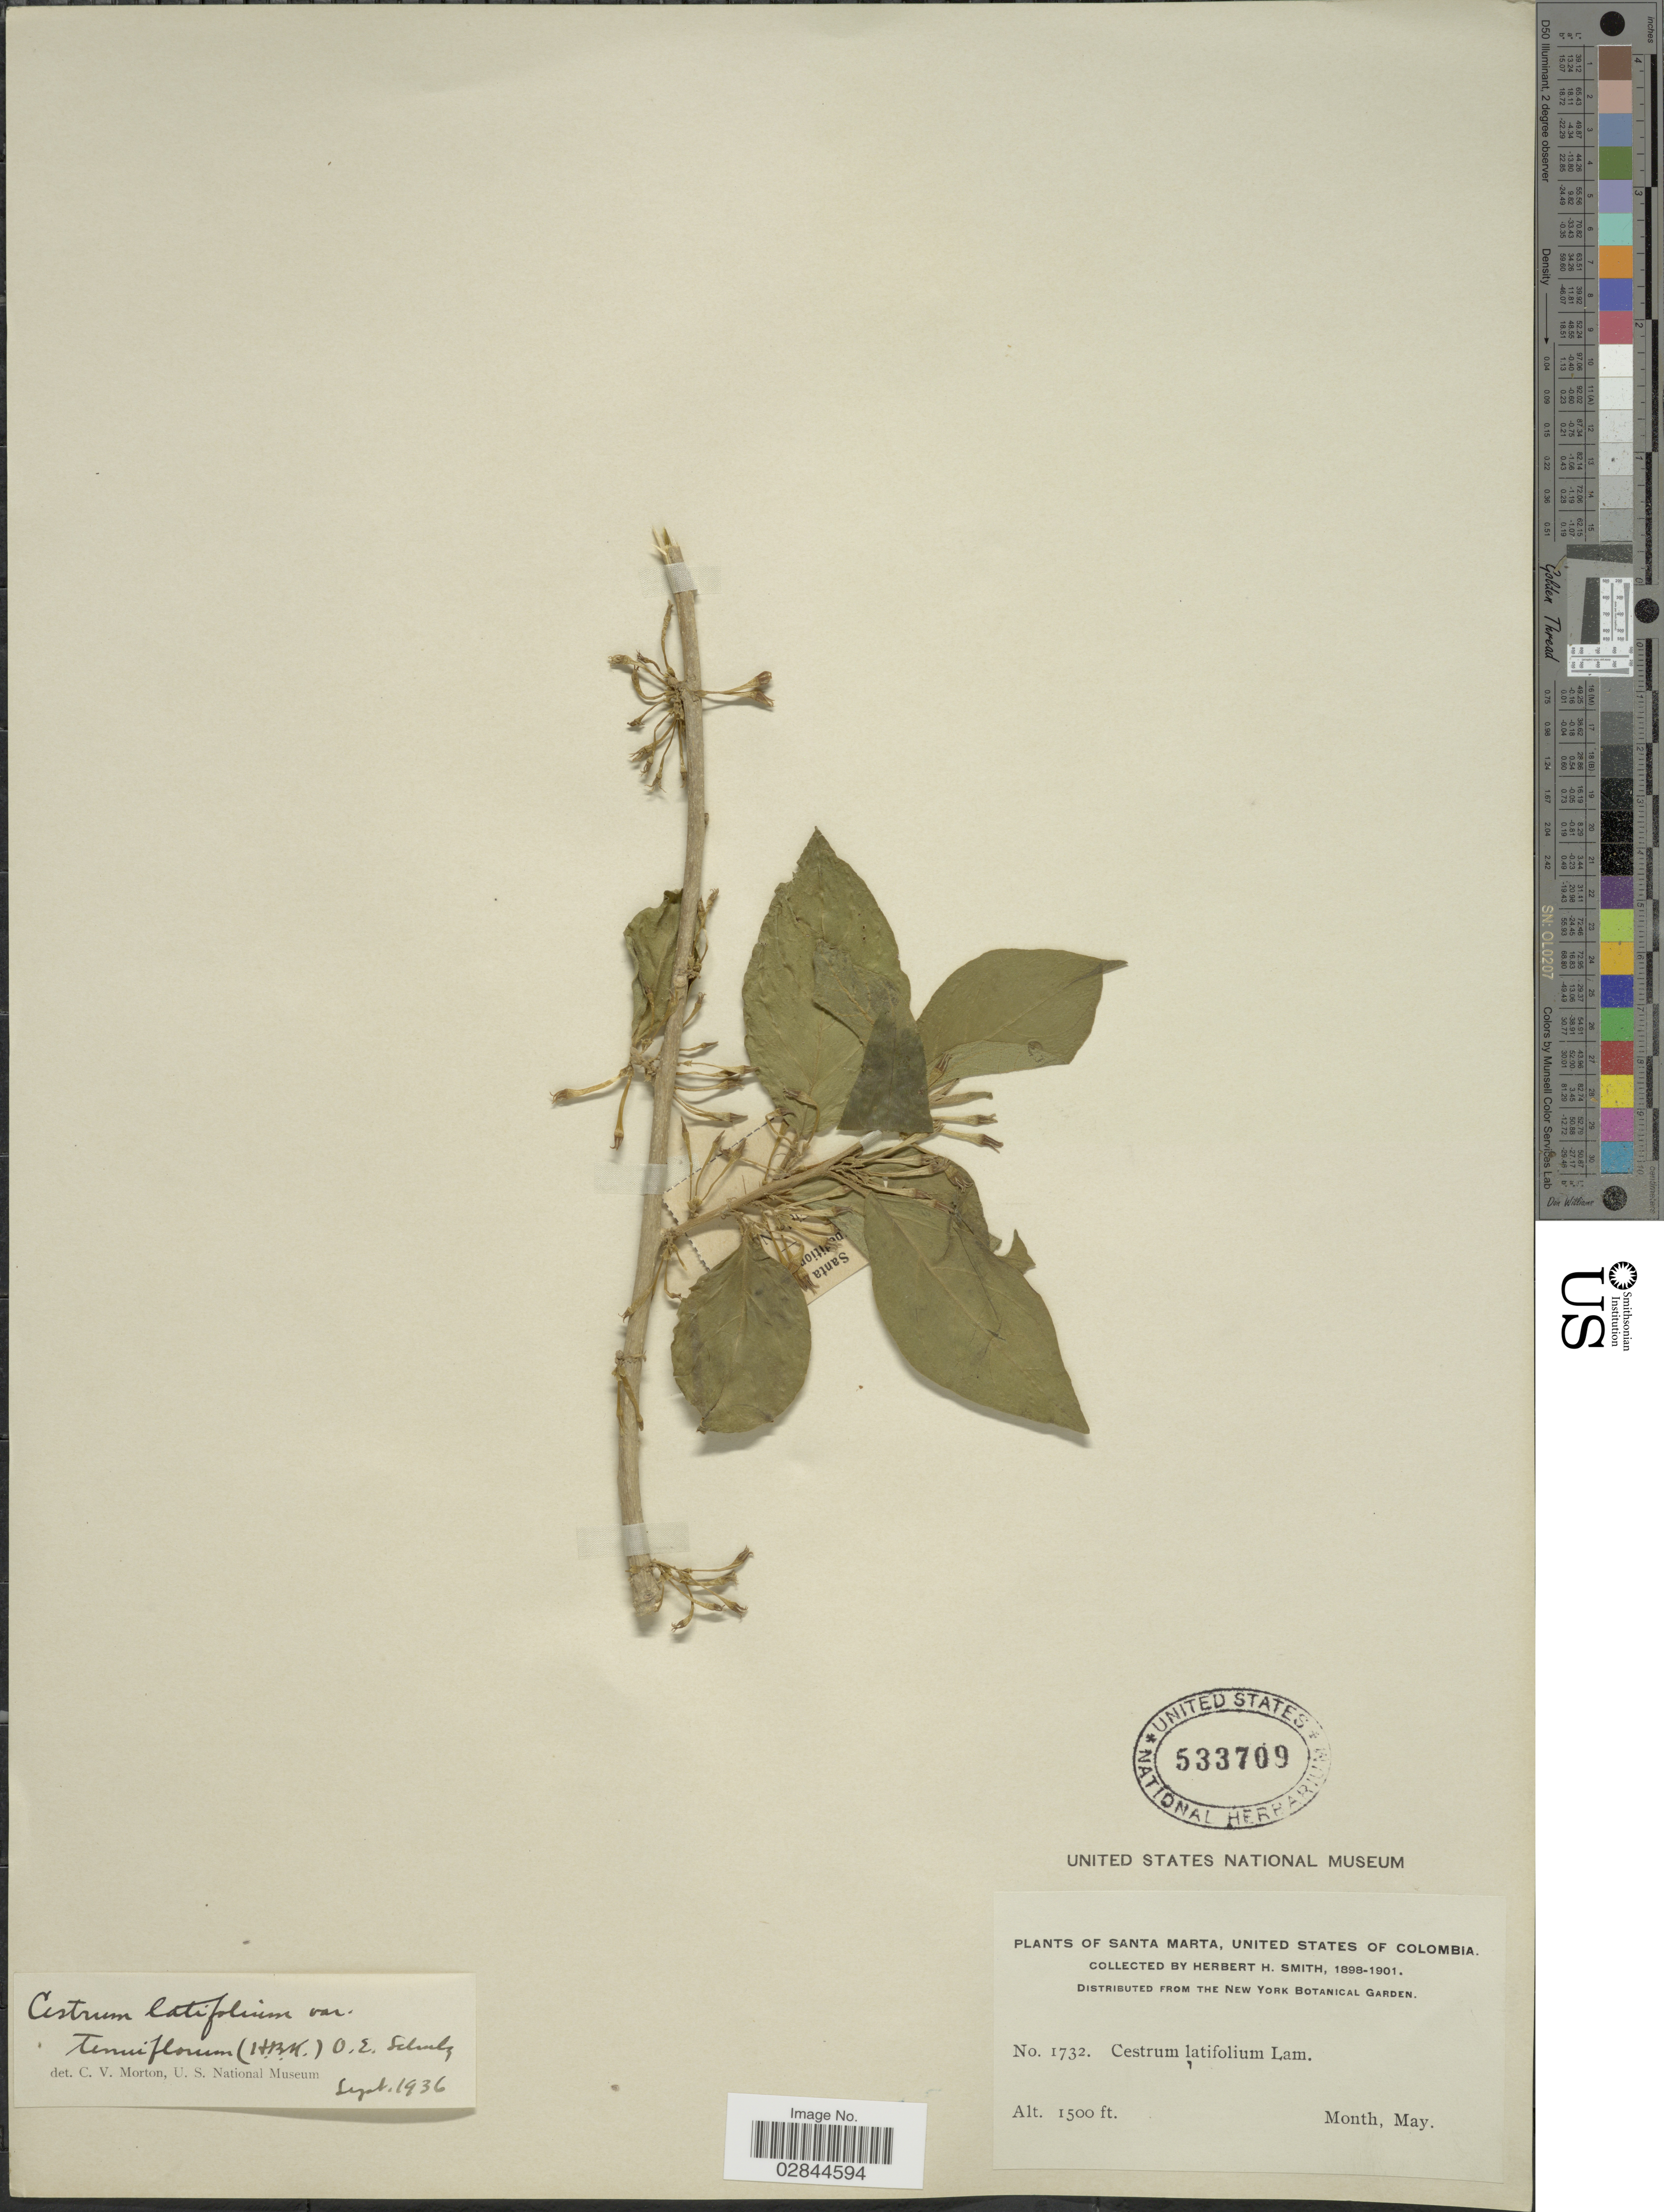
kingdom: Plantae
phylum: Tracheophyta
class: Magnoliopsida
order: Solanales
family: Solanaceae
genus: Cestrum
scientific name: Cestrum latifolium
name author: Lam.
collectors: Herbert H. Smith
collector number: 1732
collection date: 1898-05/1901-05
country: Colombia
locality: Santa Marta.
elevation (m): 457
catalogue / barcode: US 533709